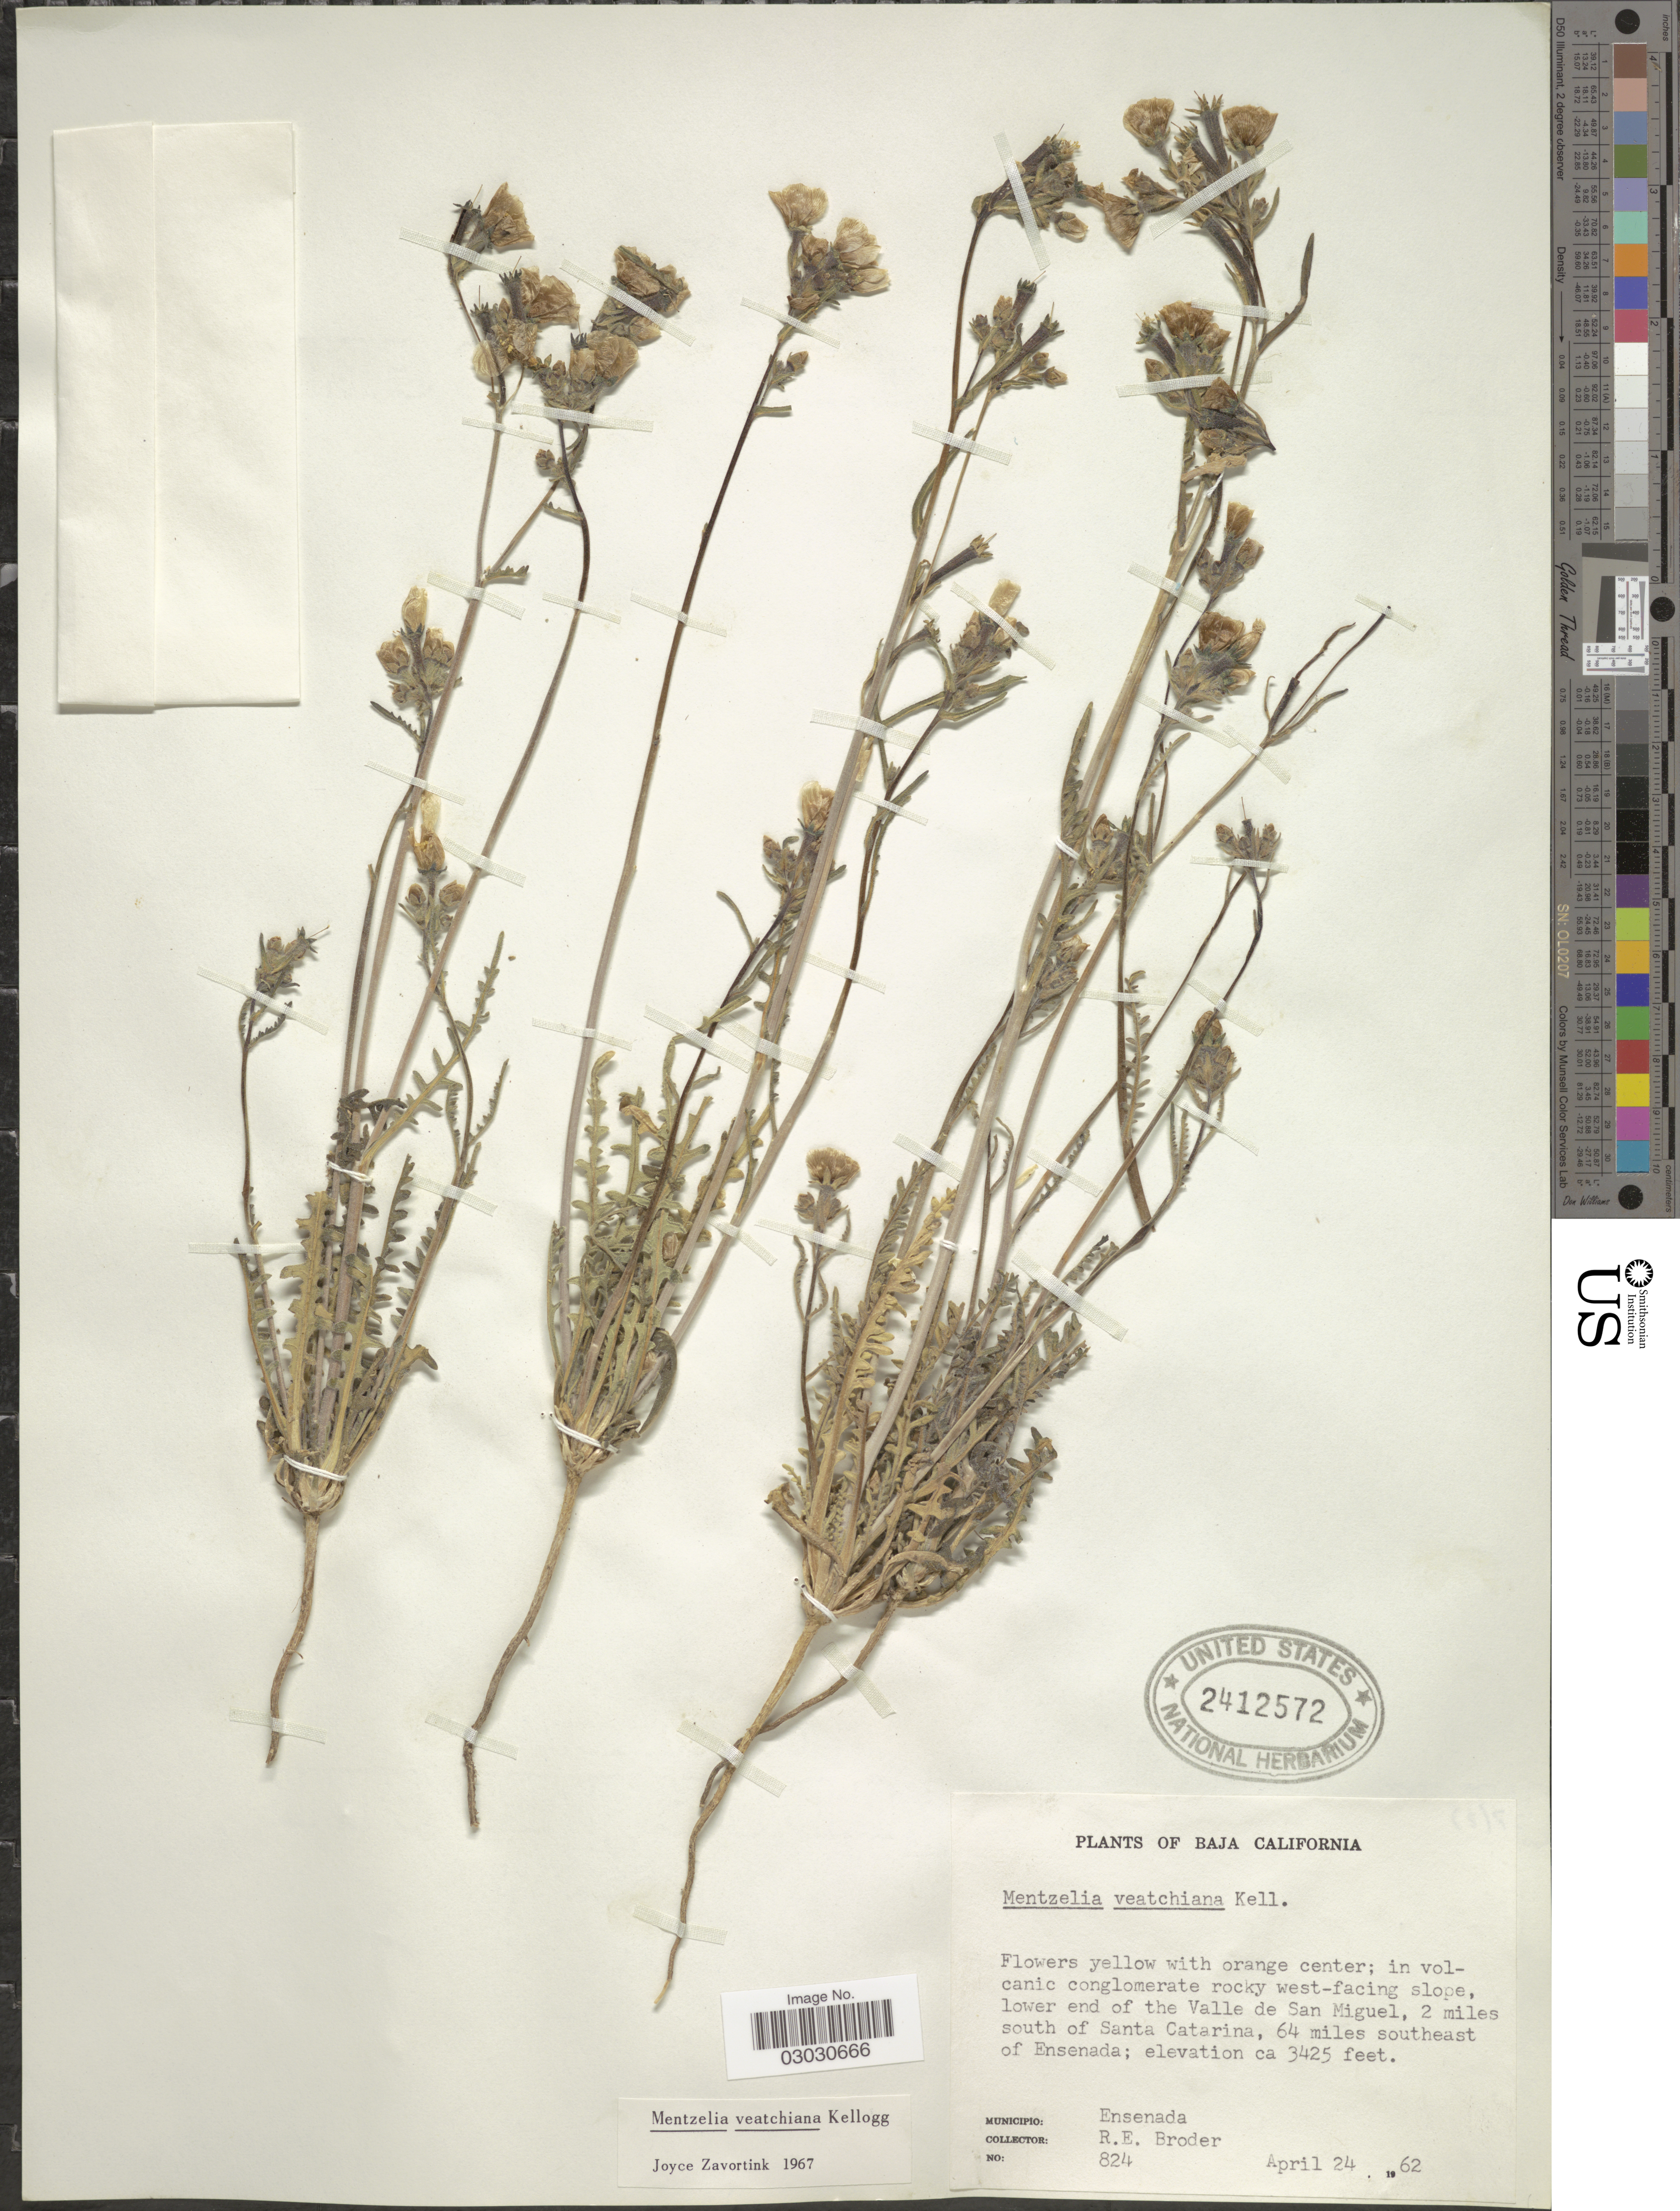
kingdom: Plantae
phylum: Tracheophyta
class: Magnoliopsida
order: Cornales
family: Loasaceae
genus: Mentzelia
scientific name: Mentzelia veatchiana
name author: Kellogg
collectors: R. Broder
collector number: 824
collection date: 1962-04-24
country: Mexico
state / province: Baja California Norte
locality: West-facing slope, lower end of the Valle de San Miguel, 2 miles south of Santa Catarina, 64 miles southeast of Ensenada. Municipio: Ensenada.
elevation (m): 1044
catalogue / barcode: US 2412572